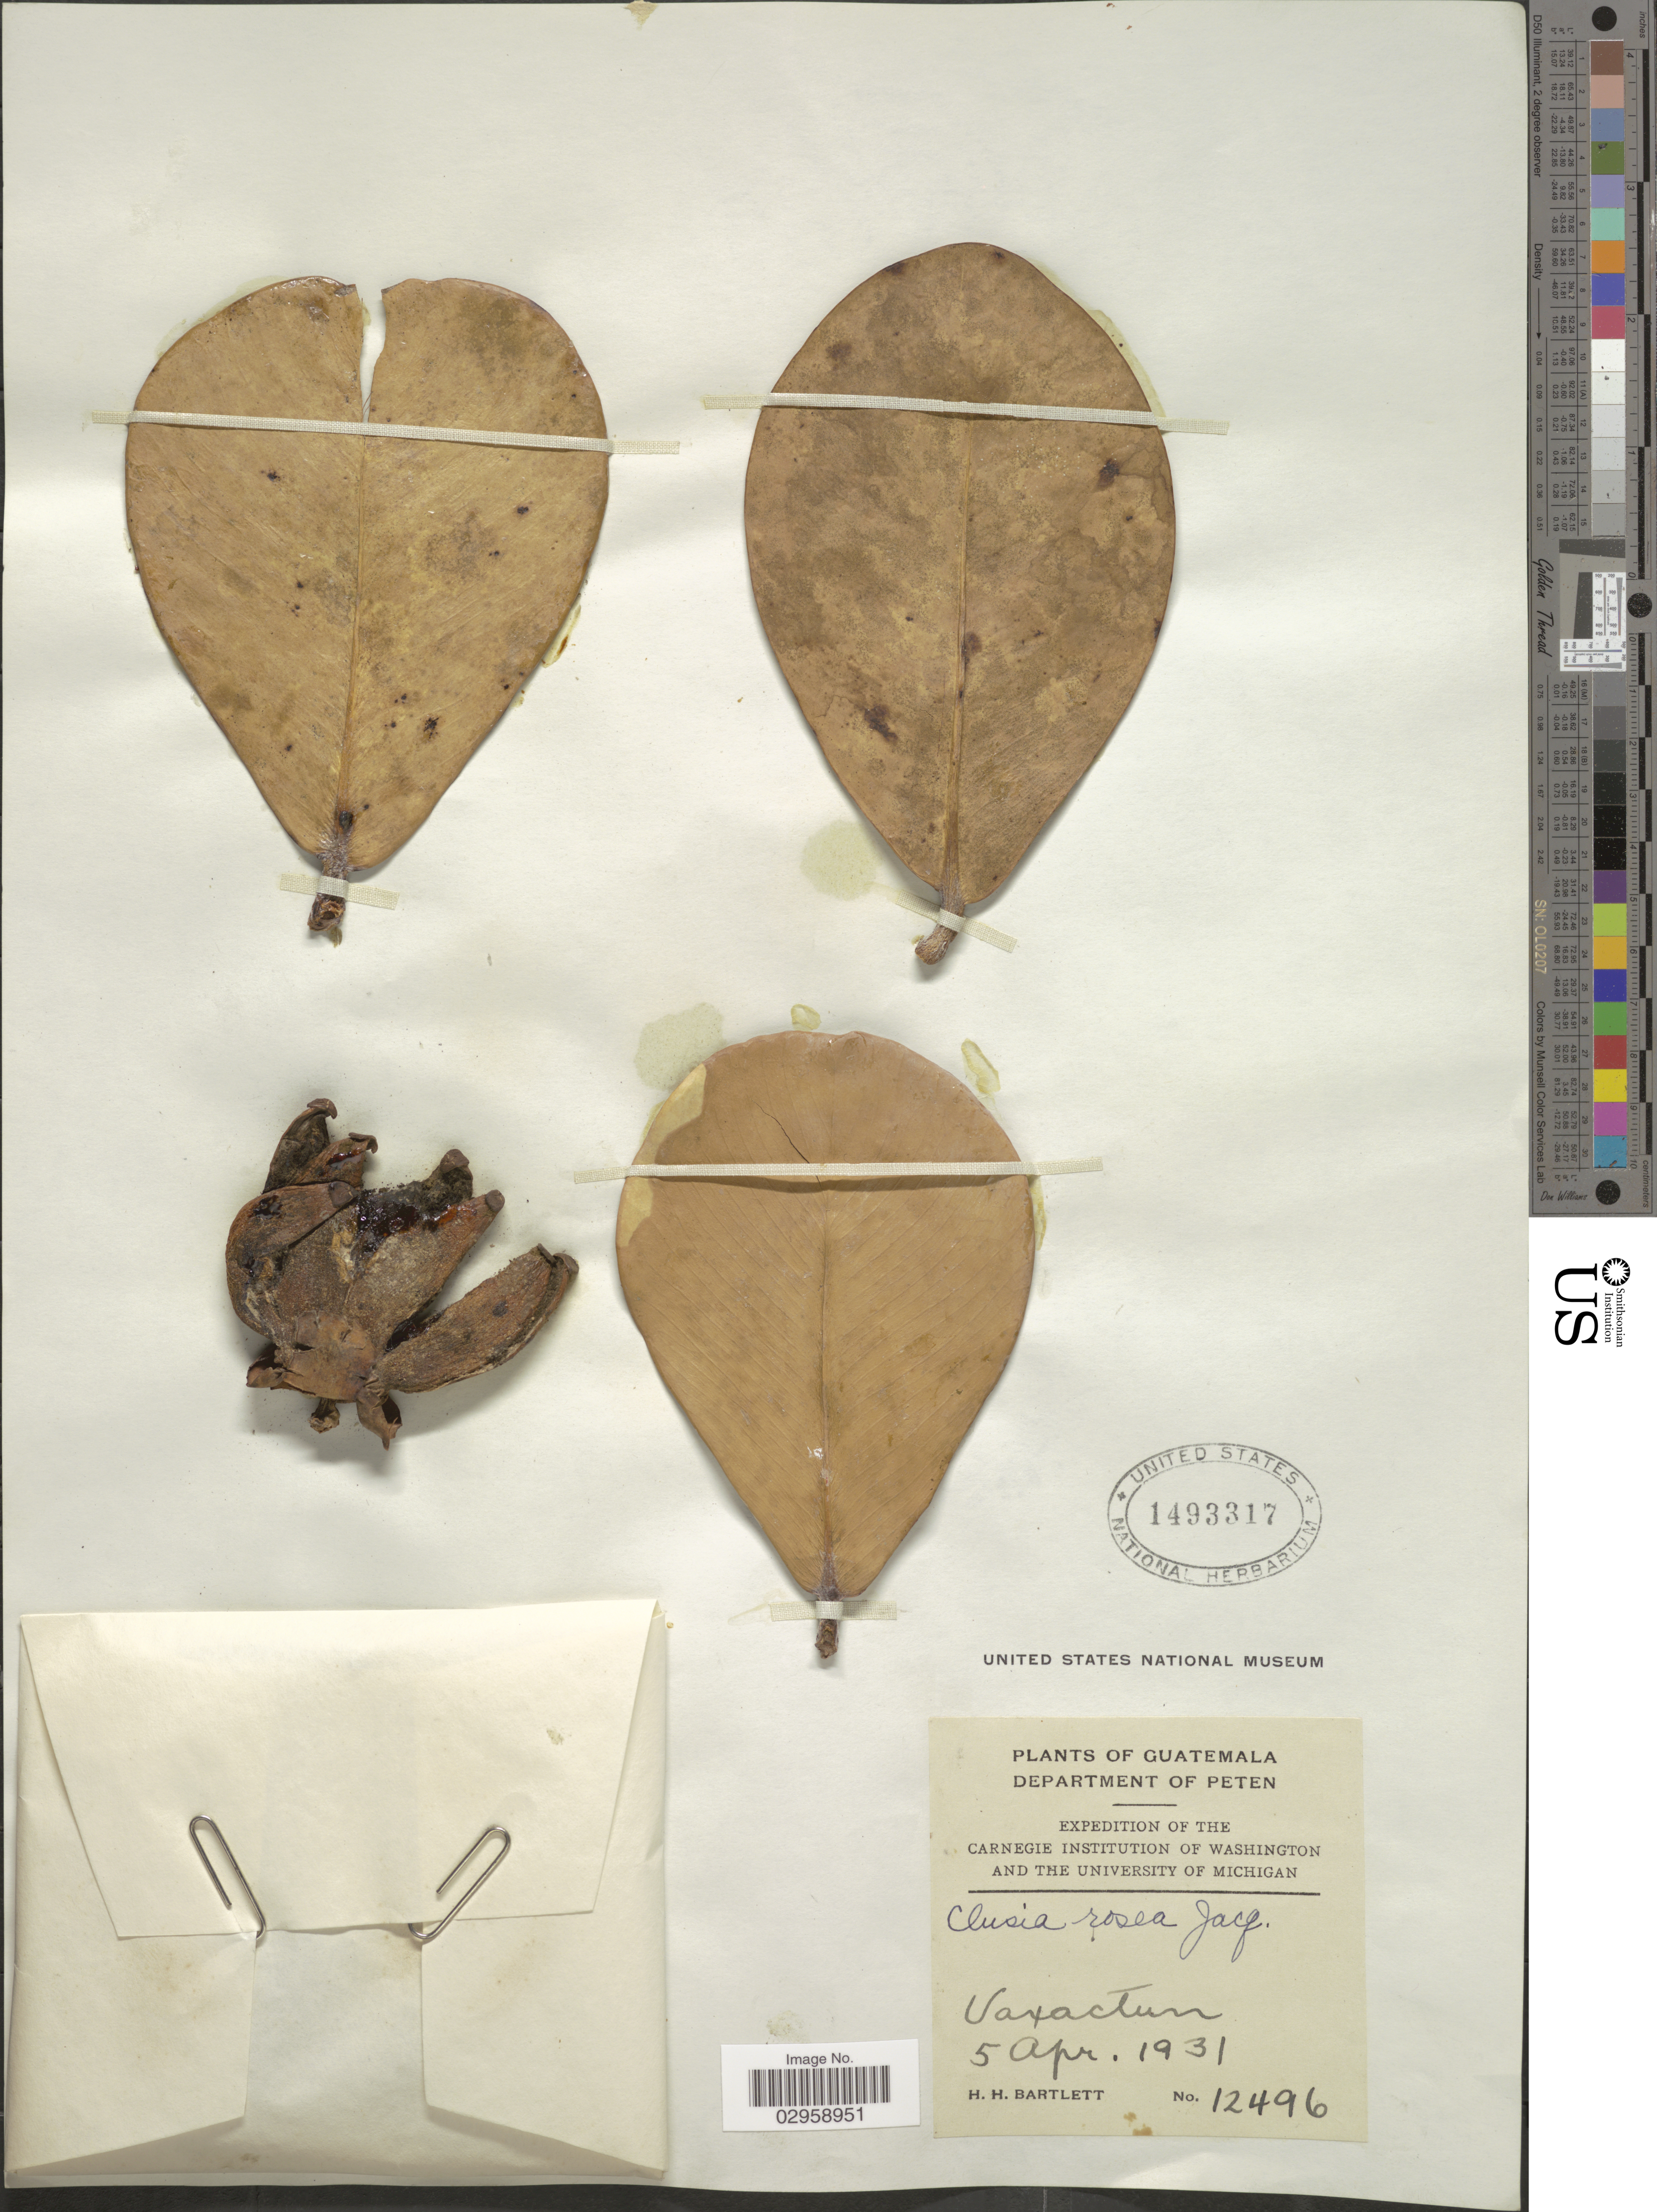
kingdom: Plantae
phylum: Tracheophyta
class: Magnoliopsida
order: Malpighiales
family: Clusiaceae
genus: Clusia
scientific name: Clusia rosea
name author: Jacq.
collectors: H. H. Bartlett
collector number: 12496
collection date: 1931-04-05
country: Guatemala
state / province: El Petén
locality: Department of Peten, Uaxactun.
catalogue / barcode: US 1493317